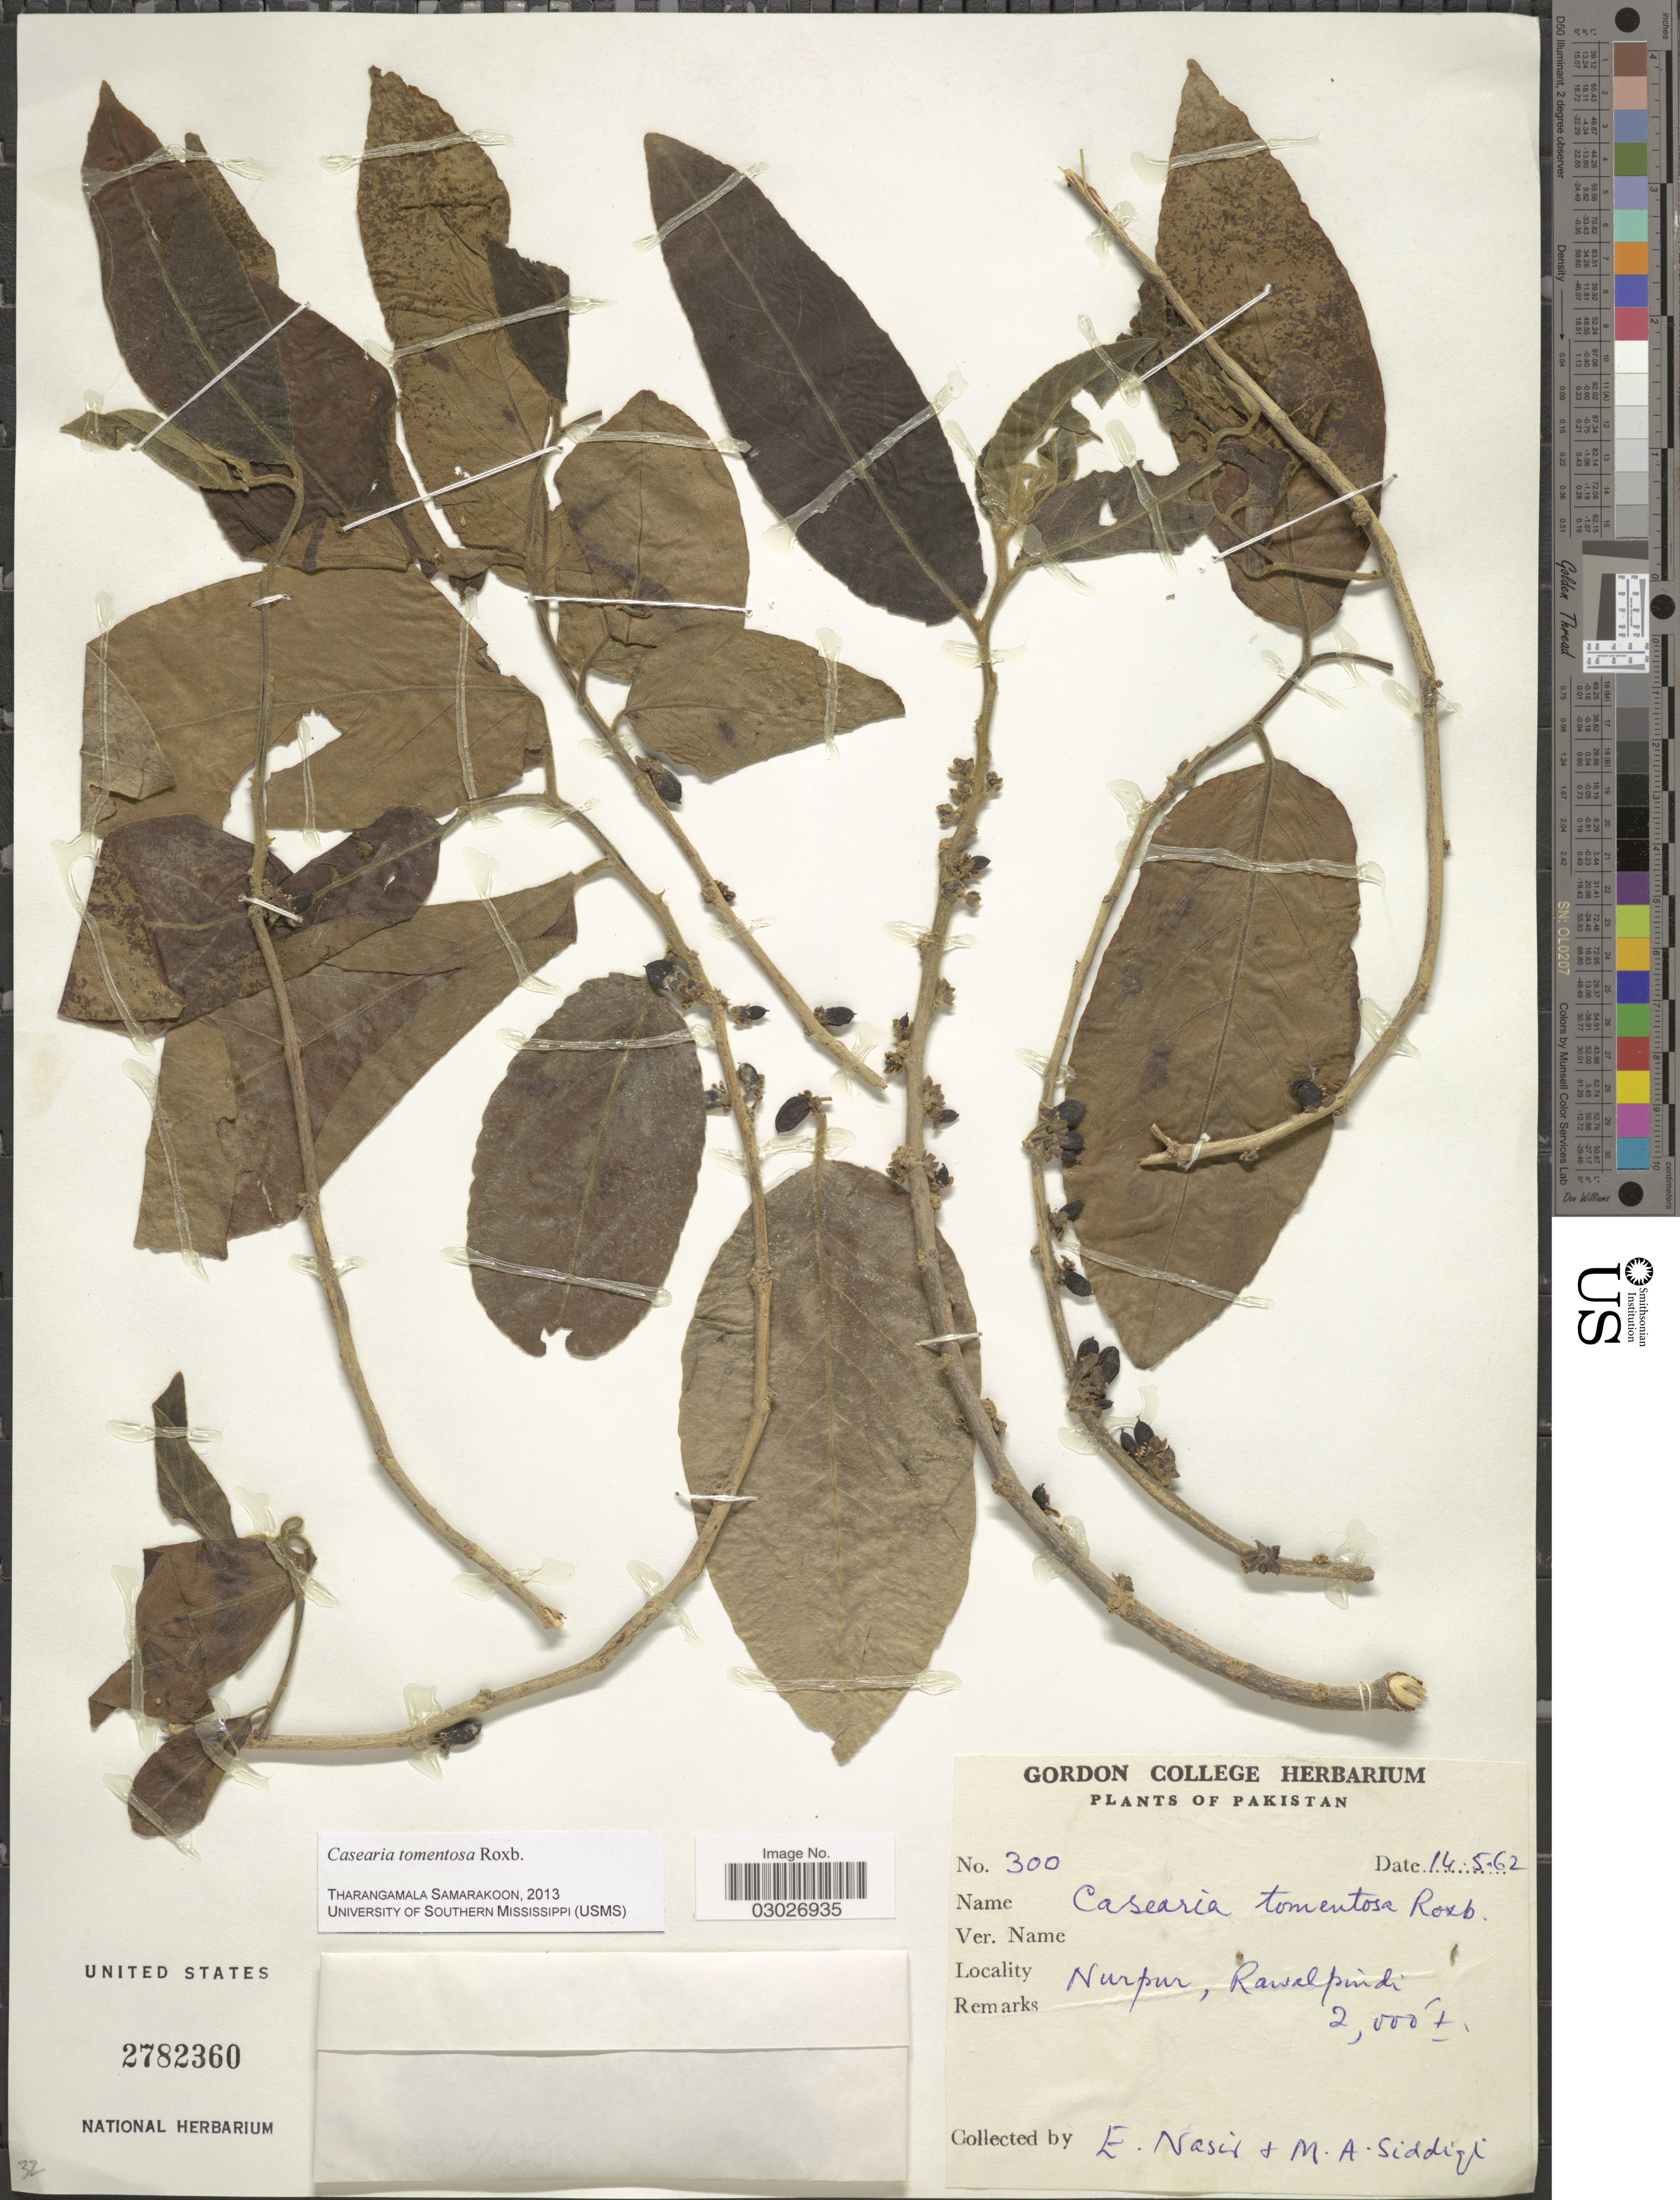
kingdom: Plantae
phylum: Tracheophyta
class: Magnoliopsida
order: Malpighiales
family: Salicaceae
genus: Casearia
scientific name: Casearia tomentosa var. tomentosa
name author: Roxb.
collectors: E. Nasir & M. Siddiqi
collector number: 300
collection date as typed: Transcribed d/m/y: 14/5/62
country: Pakistan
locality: Nurpur, Rawelpindi.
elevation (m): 610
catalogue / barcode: US 2782360